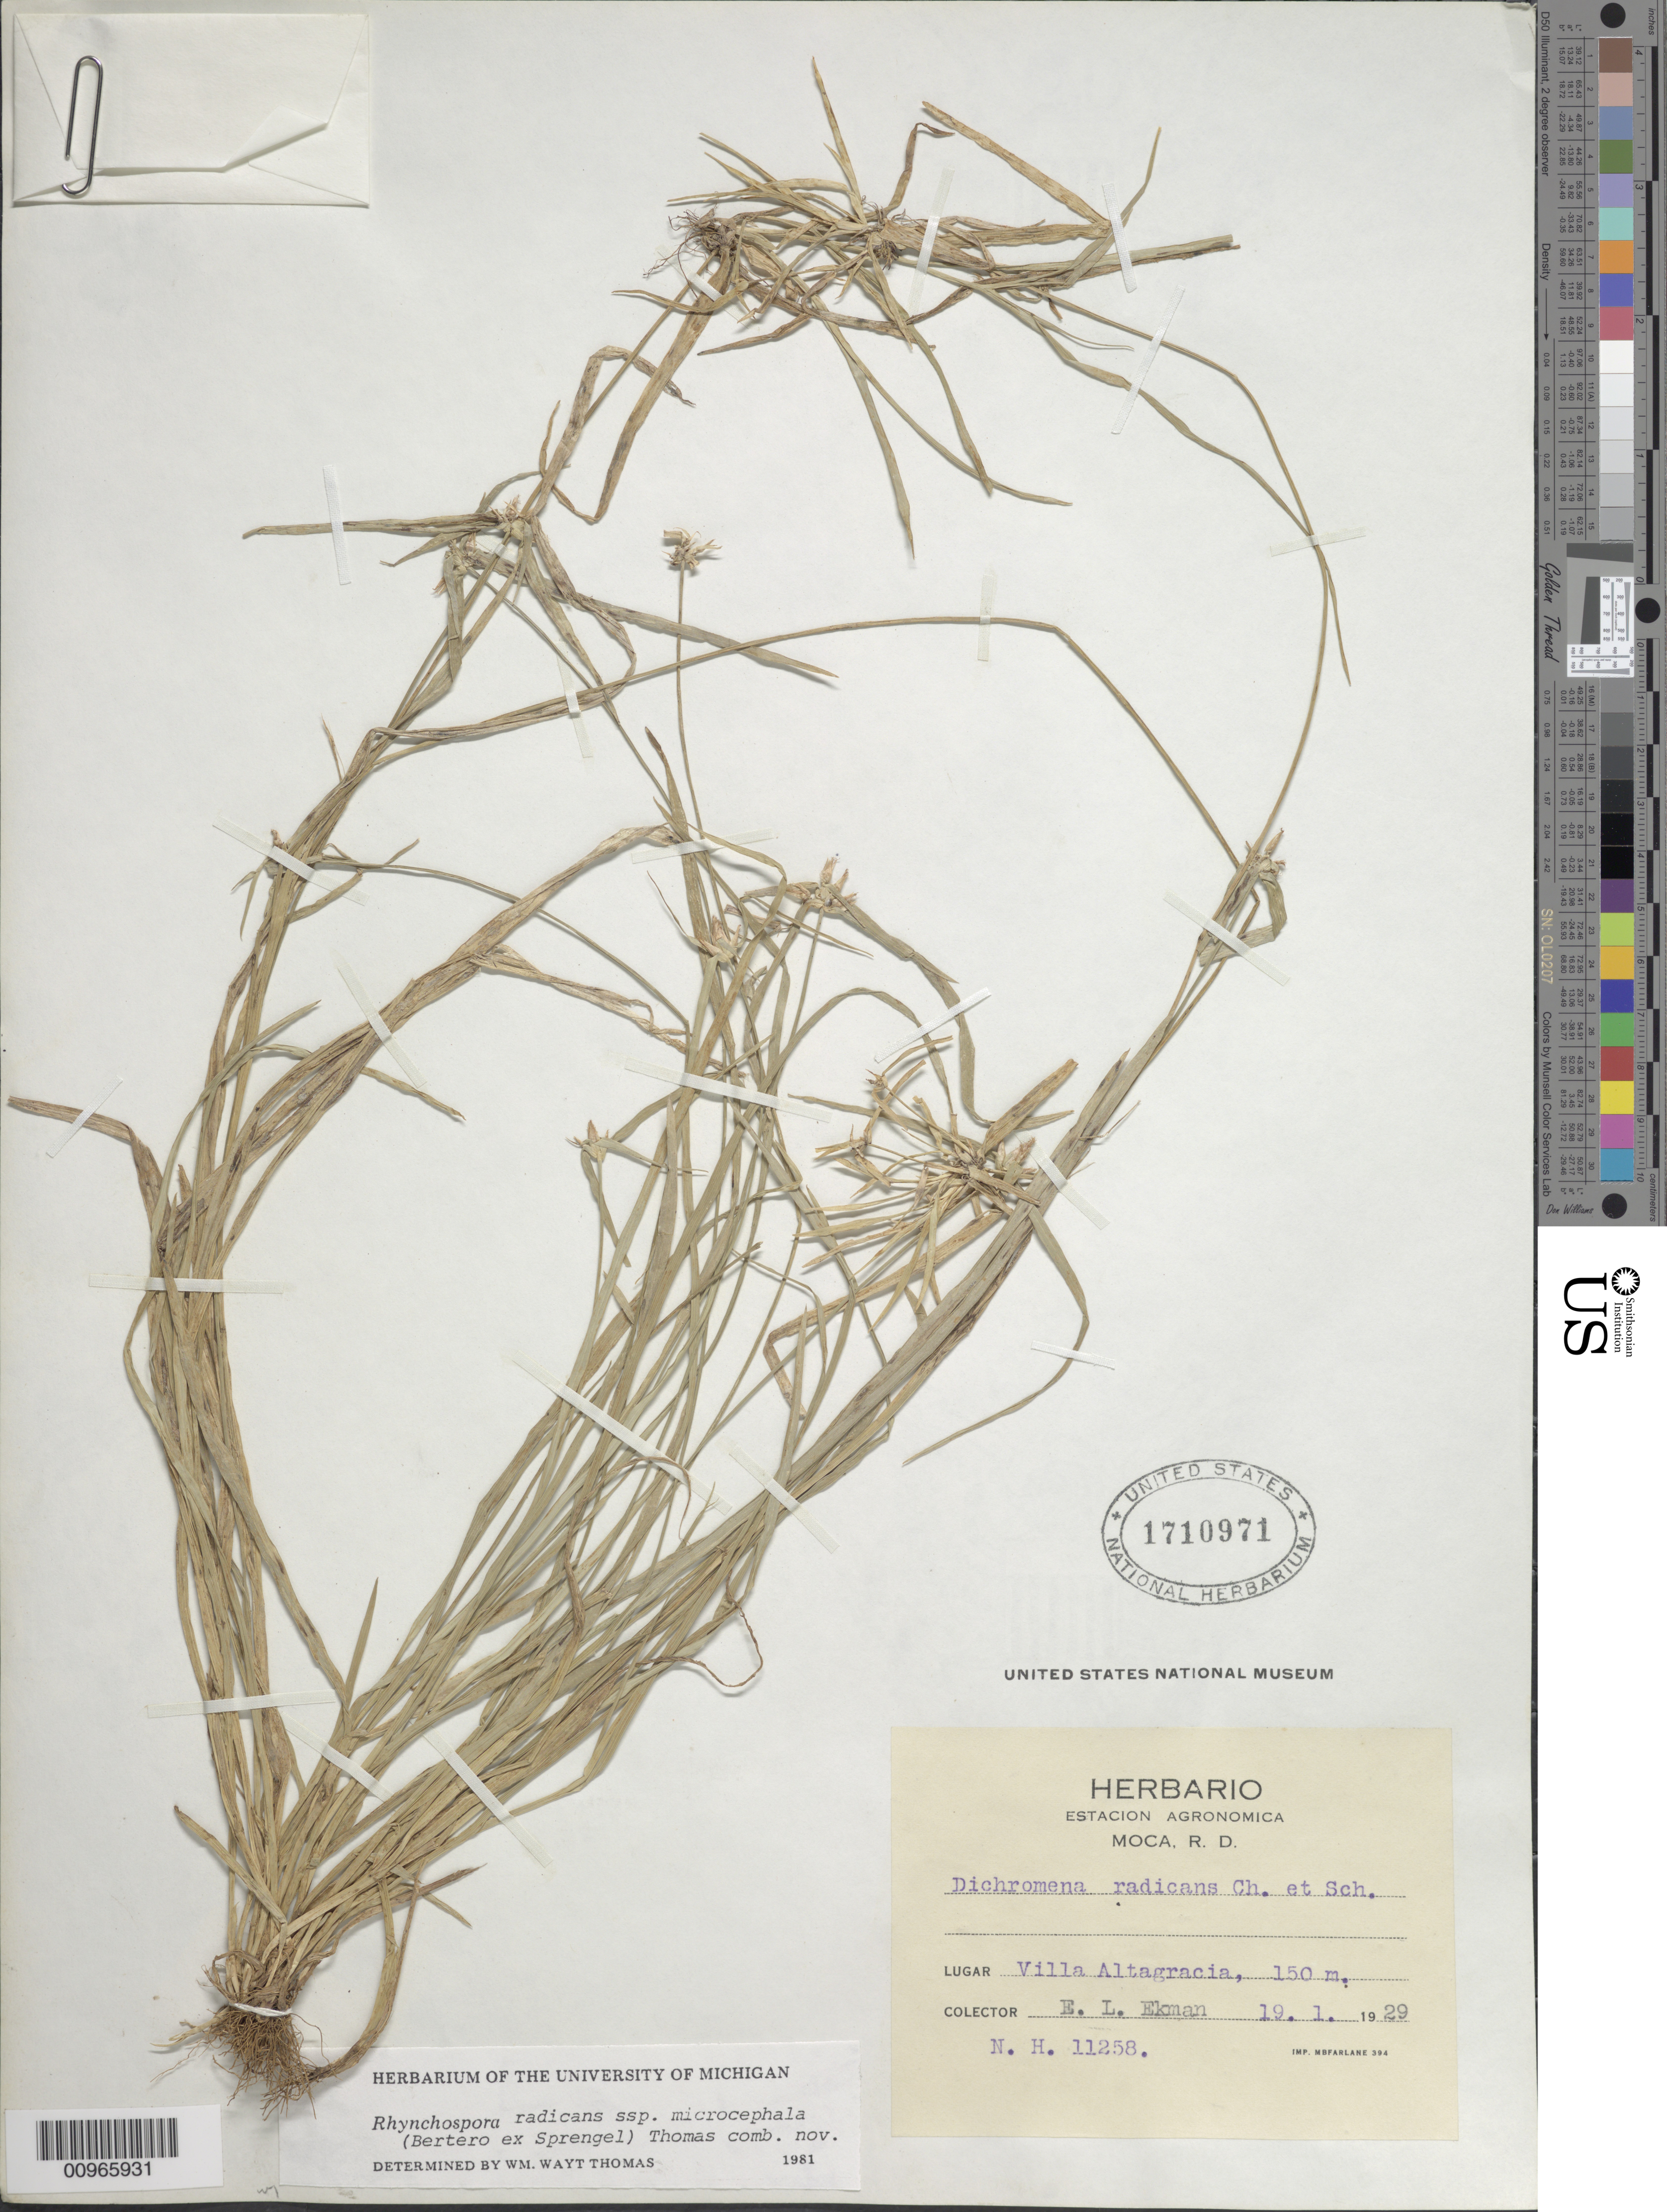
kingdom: Plantae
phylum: Tracheophyta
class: Liliopsida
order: Poales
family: Cyperaceae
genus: Rhynchospora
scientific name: Rhynchospora radicans subsp. microcephala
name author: (Bertero ex Spreng.) W.W. Thomas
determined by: Thomas, W. W., (NY), New York Botanical Garden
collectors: E. L. Ekman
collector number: H 11258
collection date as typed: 19 Jan 1929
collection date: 1929-01-19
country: Dominican Republic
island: Hispaniola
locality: Villa Altagracia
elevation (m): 150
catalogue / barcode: US 1710971